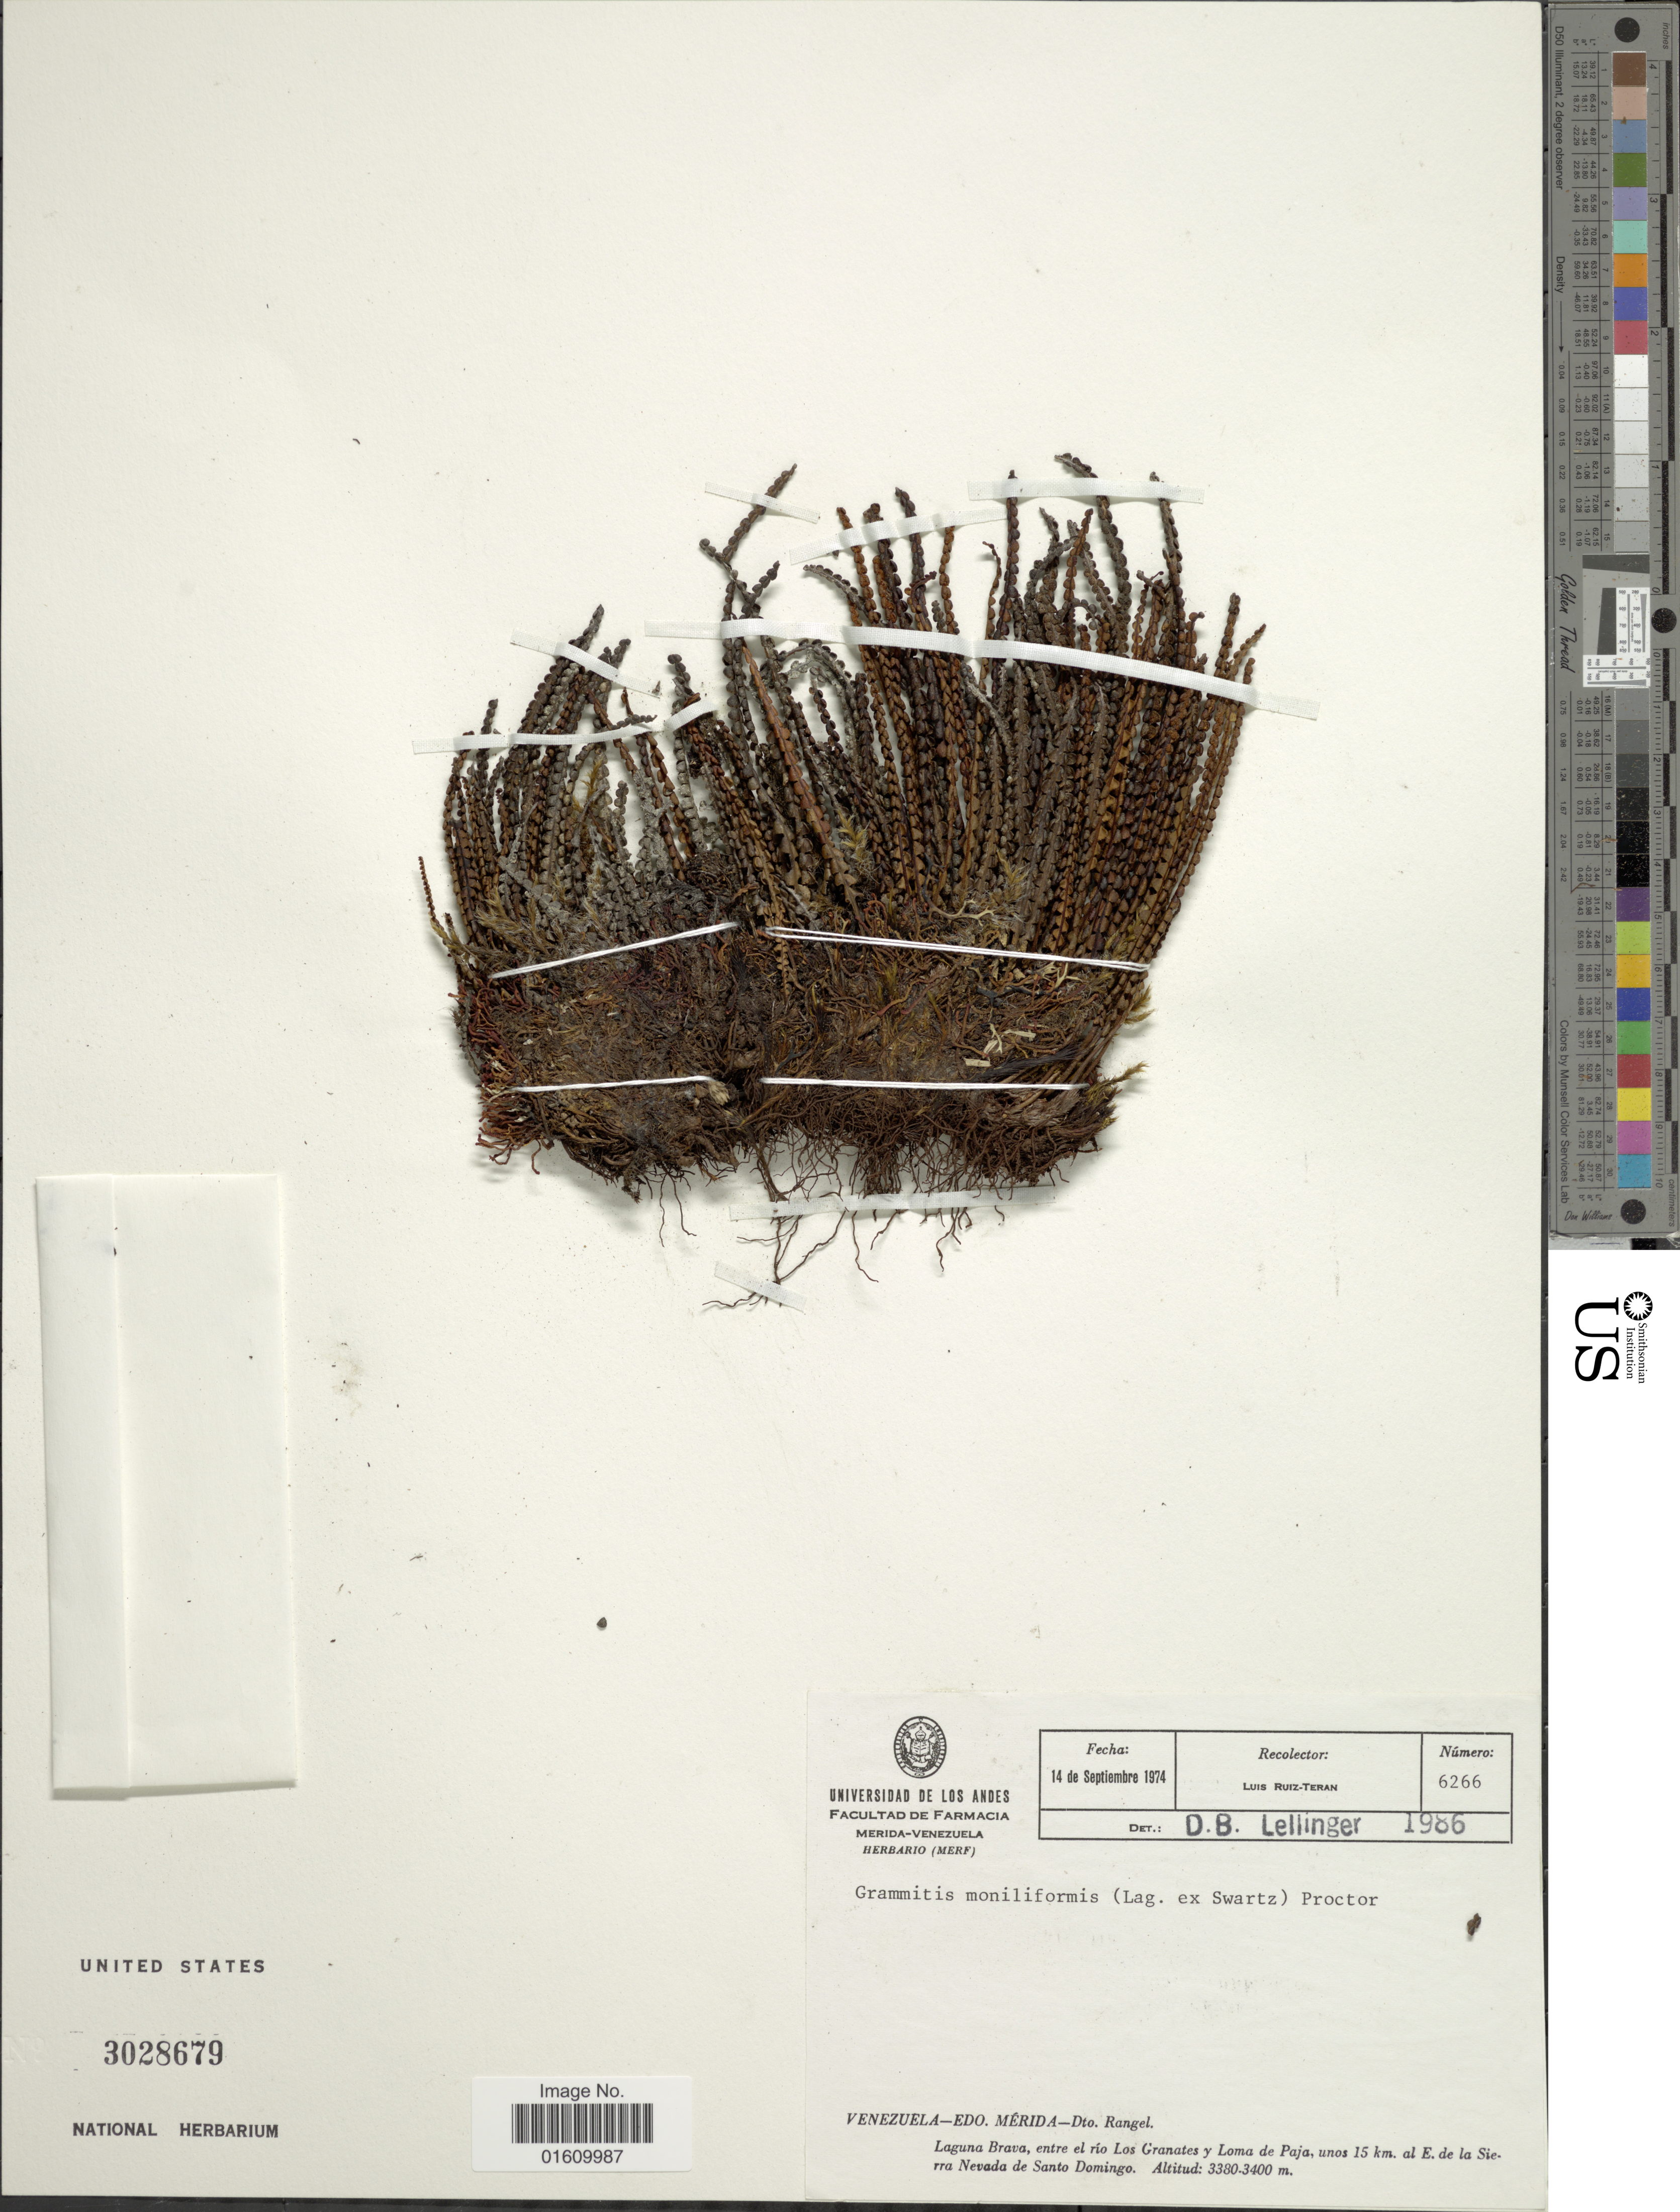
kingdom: Plantae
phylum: Tracheophyta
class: Polypodiopsida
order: Polypodiales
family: Polypodiaceae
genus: Melpomene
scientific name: Melpomene moniliformis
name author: (Lag. ex Sw.) A.R. Sm. & R.C. Moran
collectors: L. E. Ruíz-Terán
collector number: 6266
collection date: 1974-09-14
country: Venezuela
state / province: Mérida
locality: Dto. Rangel, Laguna Brava, entre el rio Los Granates y Loma de Paja, unos 15 km al E. de la Sierra Nevada de Santo Domingo.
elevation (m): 3380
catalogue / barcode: US 3028679